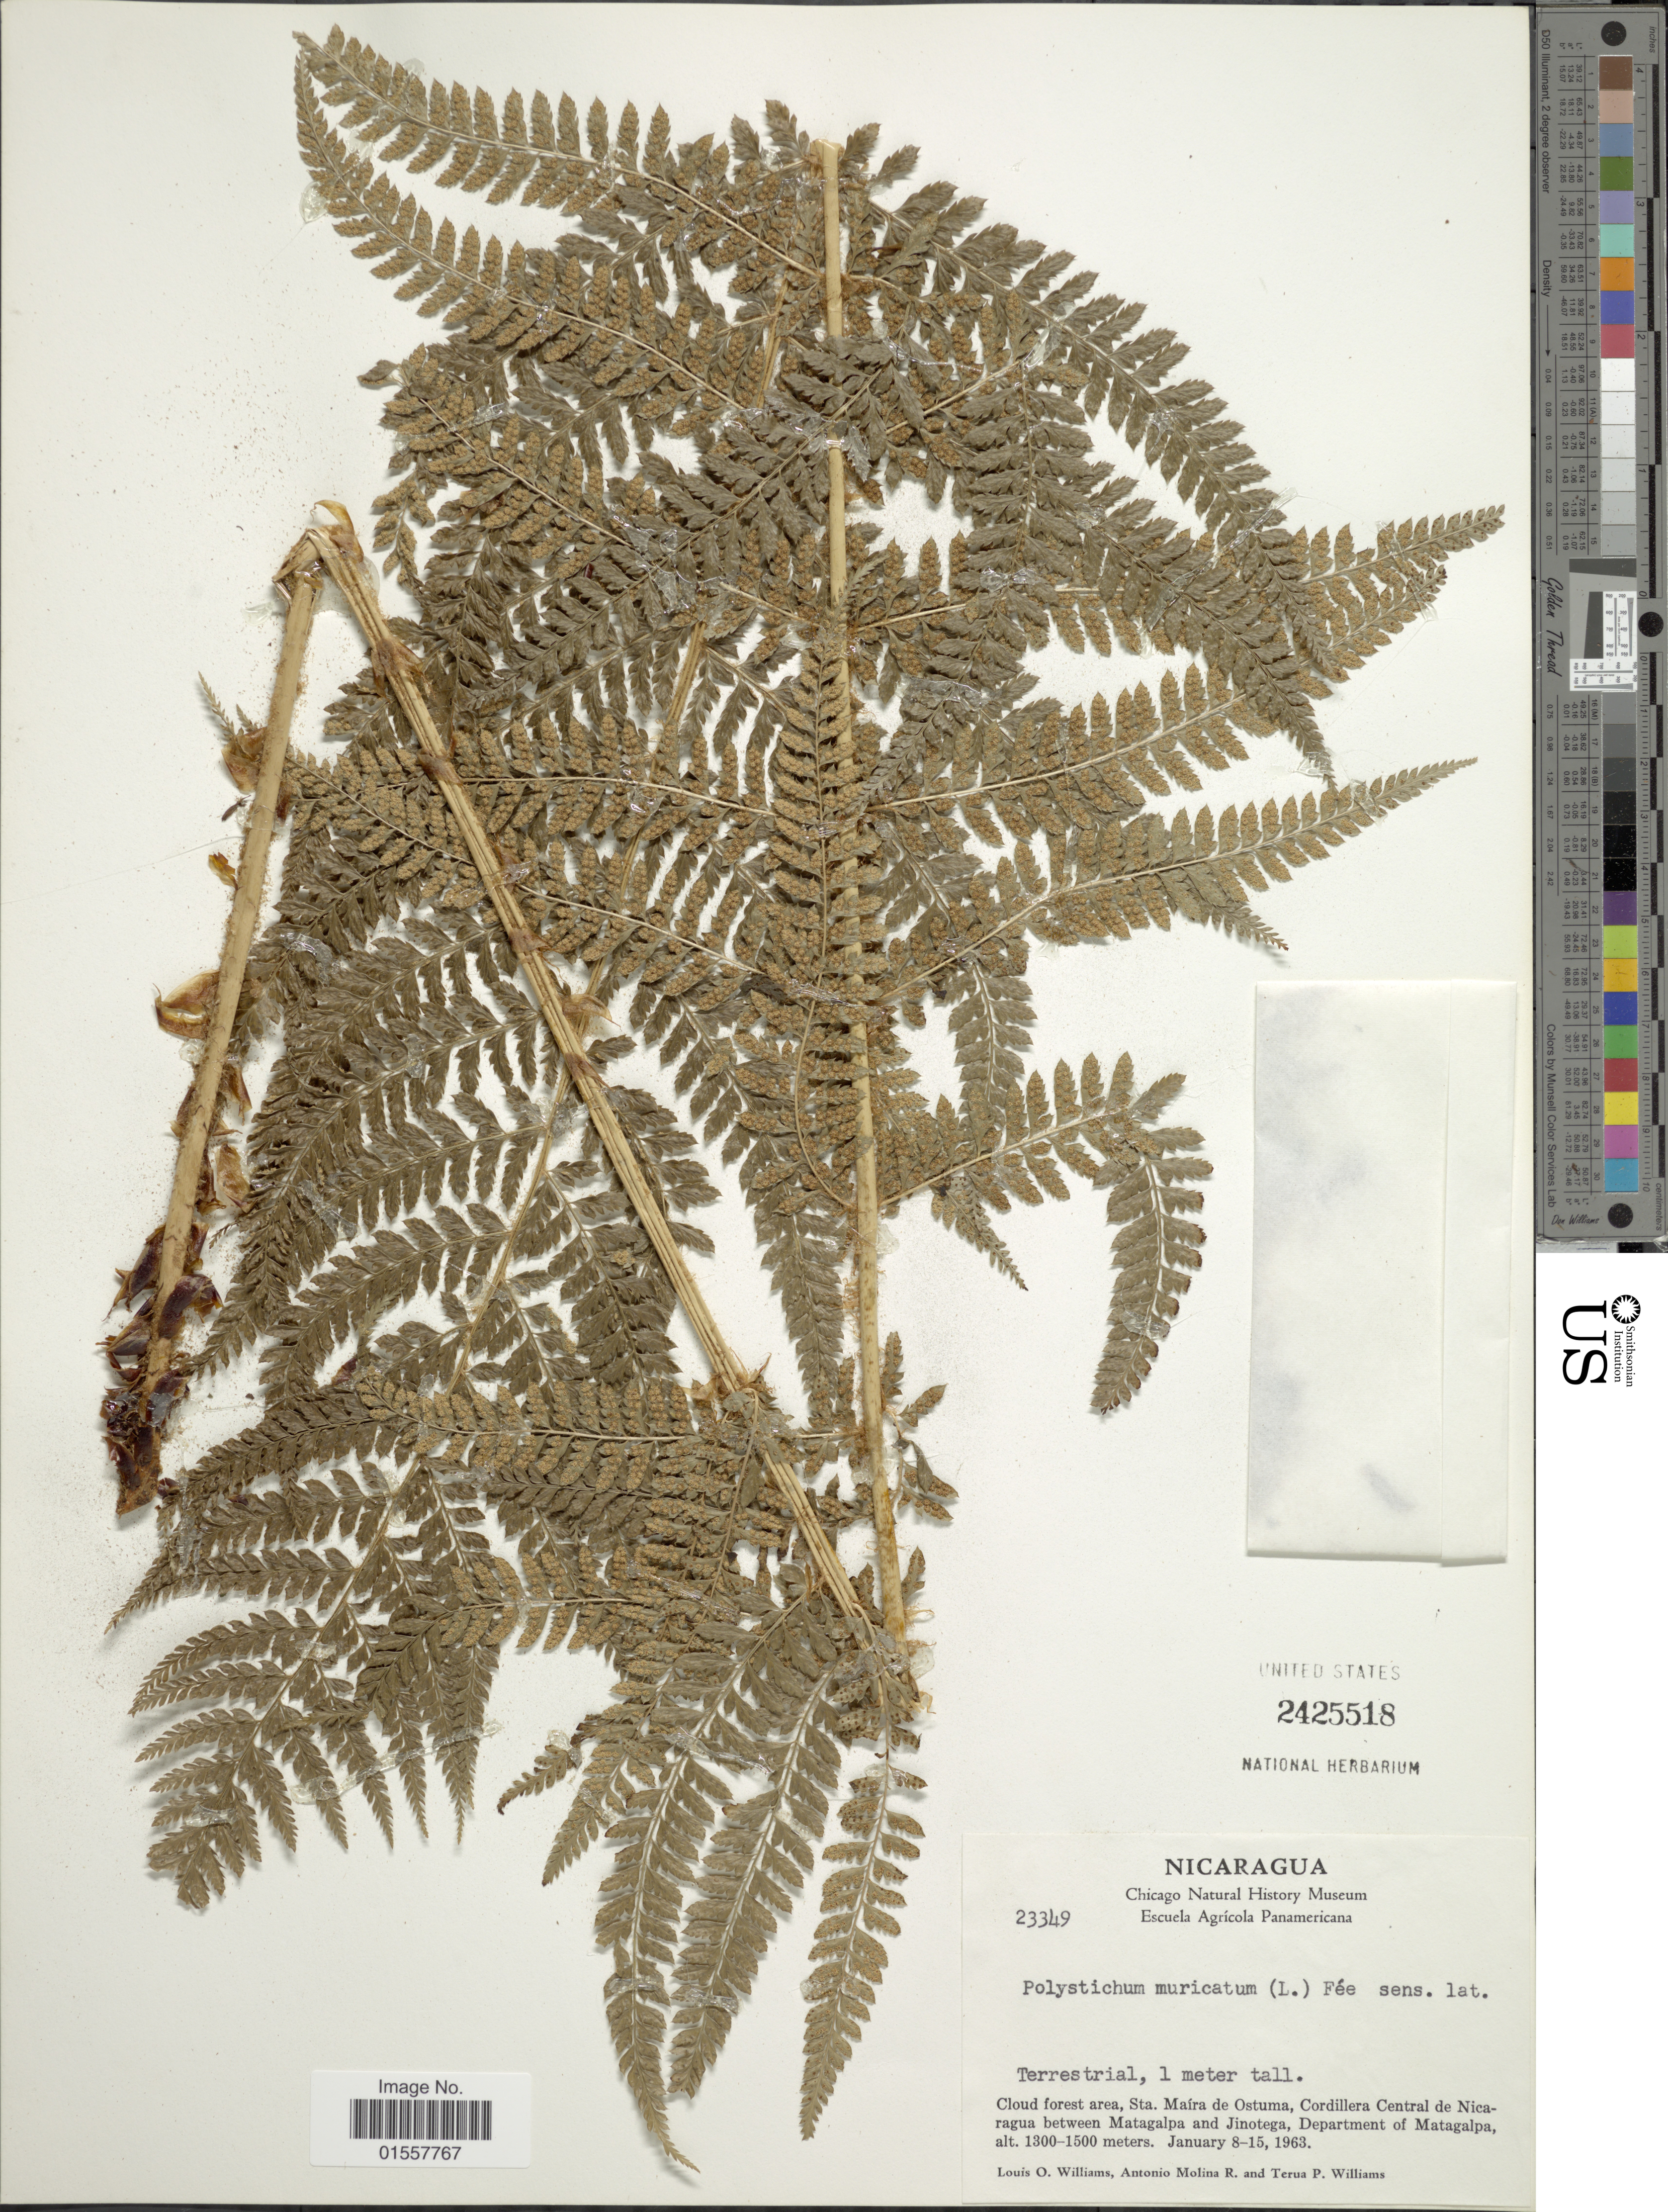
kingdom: Plantae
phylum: Tracheophyta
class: Polypodiopsida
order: Polypodiales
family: Dryopteridaceae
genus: Polystichum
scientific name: Polystichum muricatum var. bicolor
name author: (L.) Fée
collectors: L. O. Williams, A. Molina R. & T. P. Williams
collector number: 23349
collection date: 1963-01-08/1963-01-15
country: Nicaragua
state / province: Matagalpa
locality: Cloud forest area, Sta. Maria de Ostuma, Cordillera Central de Nicaragua between Matagalpa and Jinotega, Department of Matagalpa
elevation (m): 1300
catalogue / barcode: US 2425518